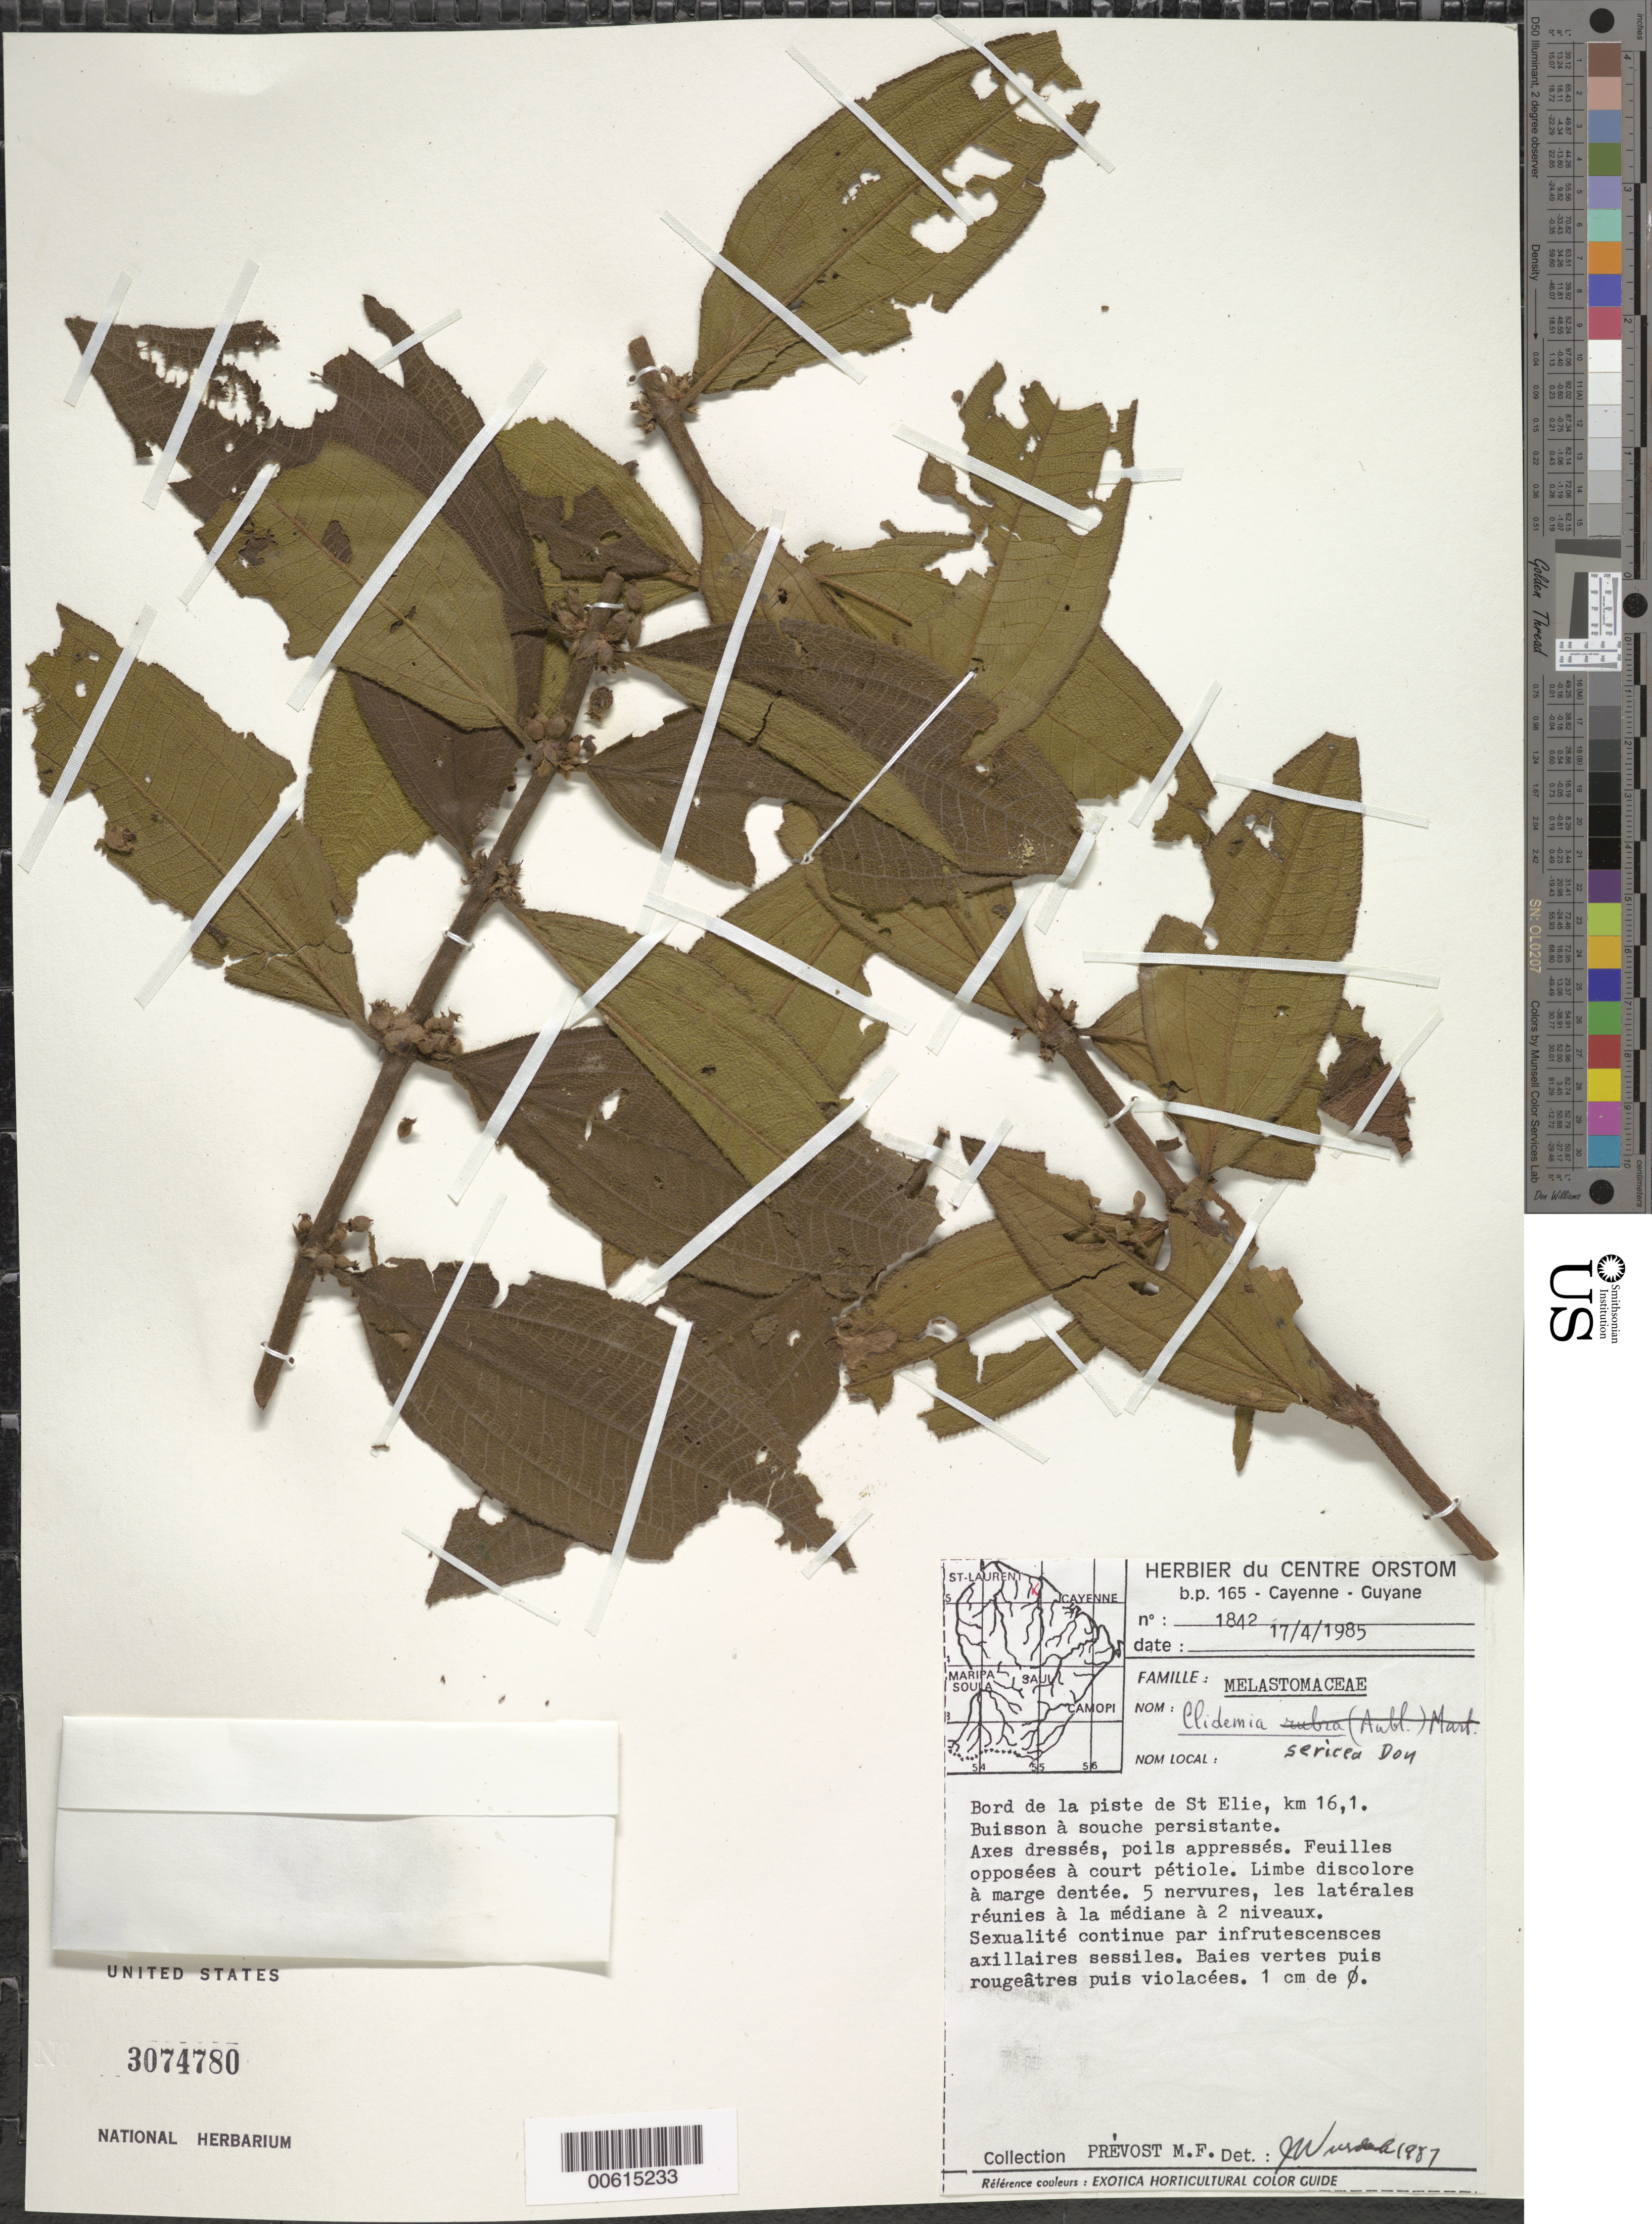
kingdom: Plantae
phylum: Tracheophyta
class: Magnoliopsida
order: Myrtales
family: Melastomataceae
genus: Clidemia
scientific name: Clidemia sericea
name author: D. Don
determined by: Wurdack, John J., (US), US (UNITED STATES)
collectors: M.-F. Prévost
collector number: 1842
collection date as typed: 17-Apr-85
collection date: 1985-04-17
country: French Guiana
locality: Piste de Saint-Élie, pk. 16.1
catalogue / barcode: US 3074780